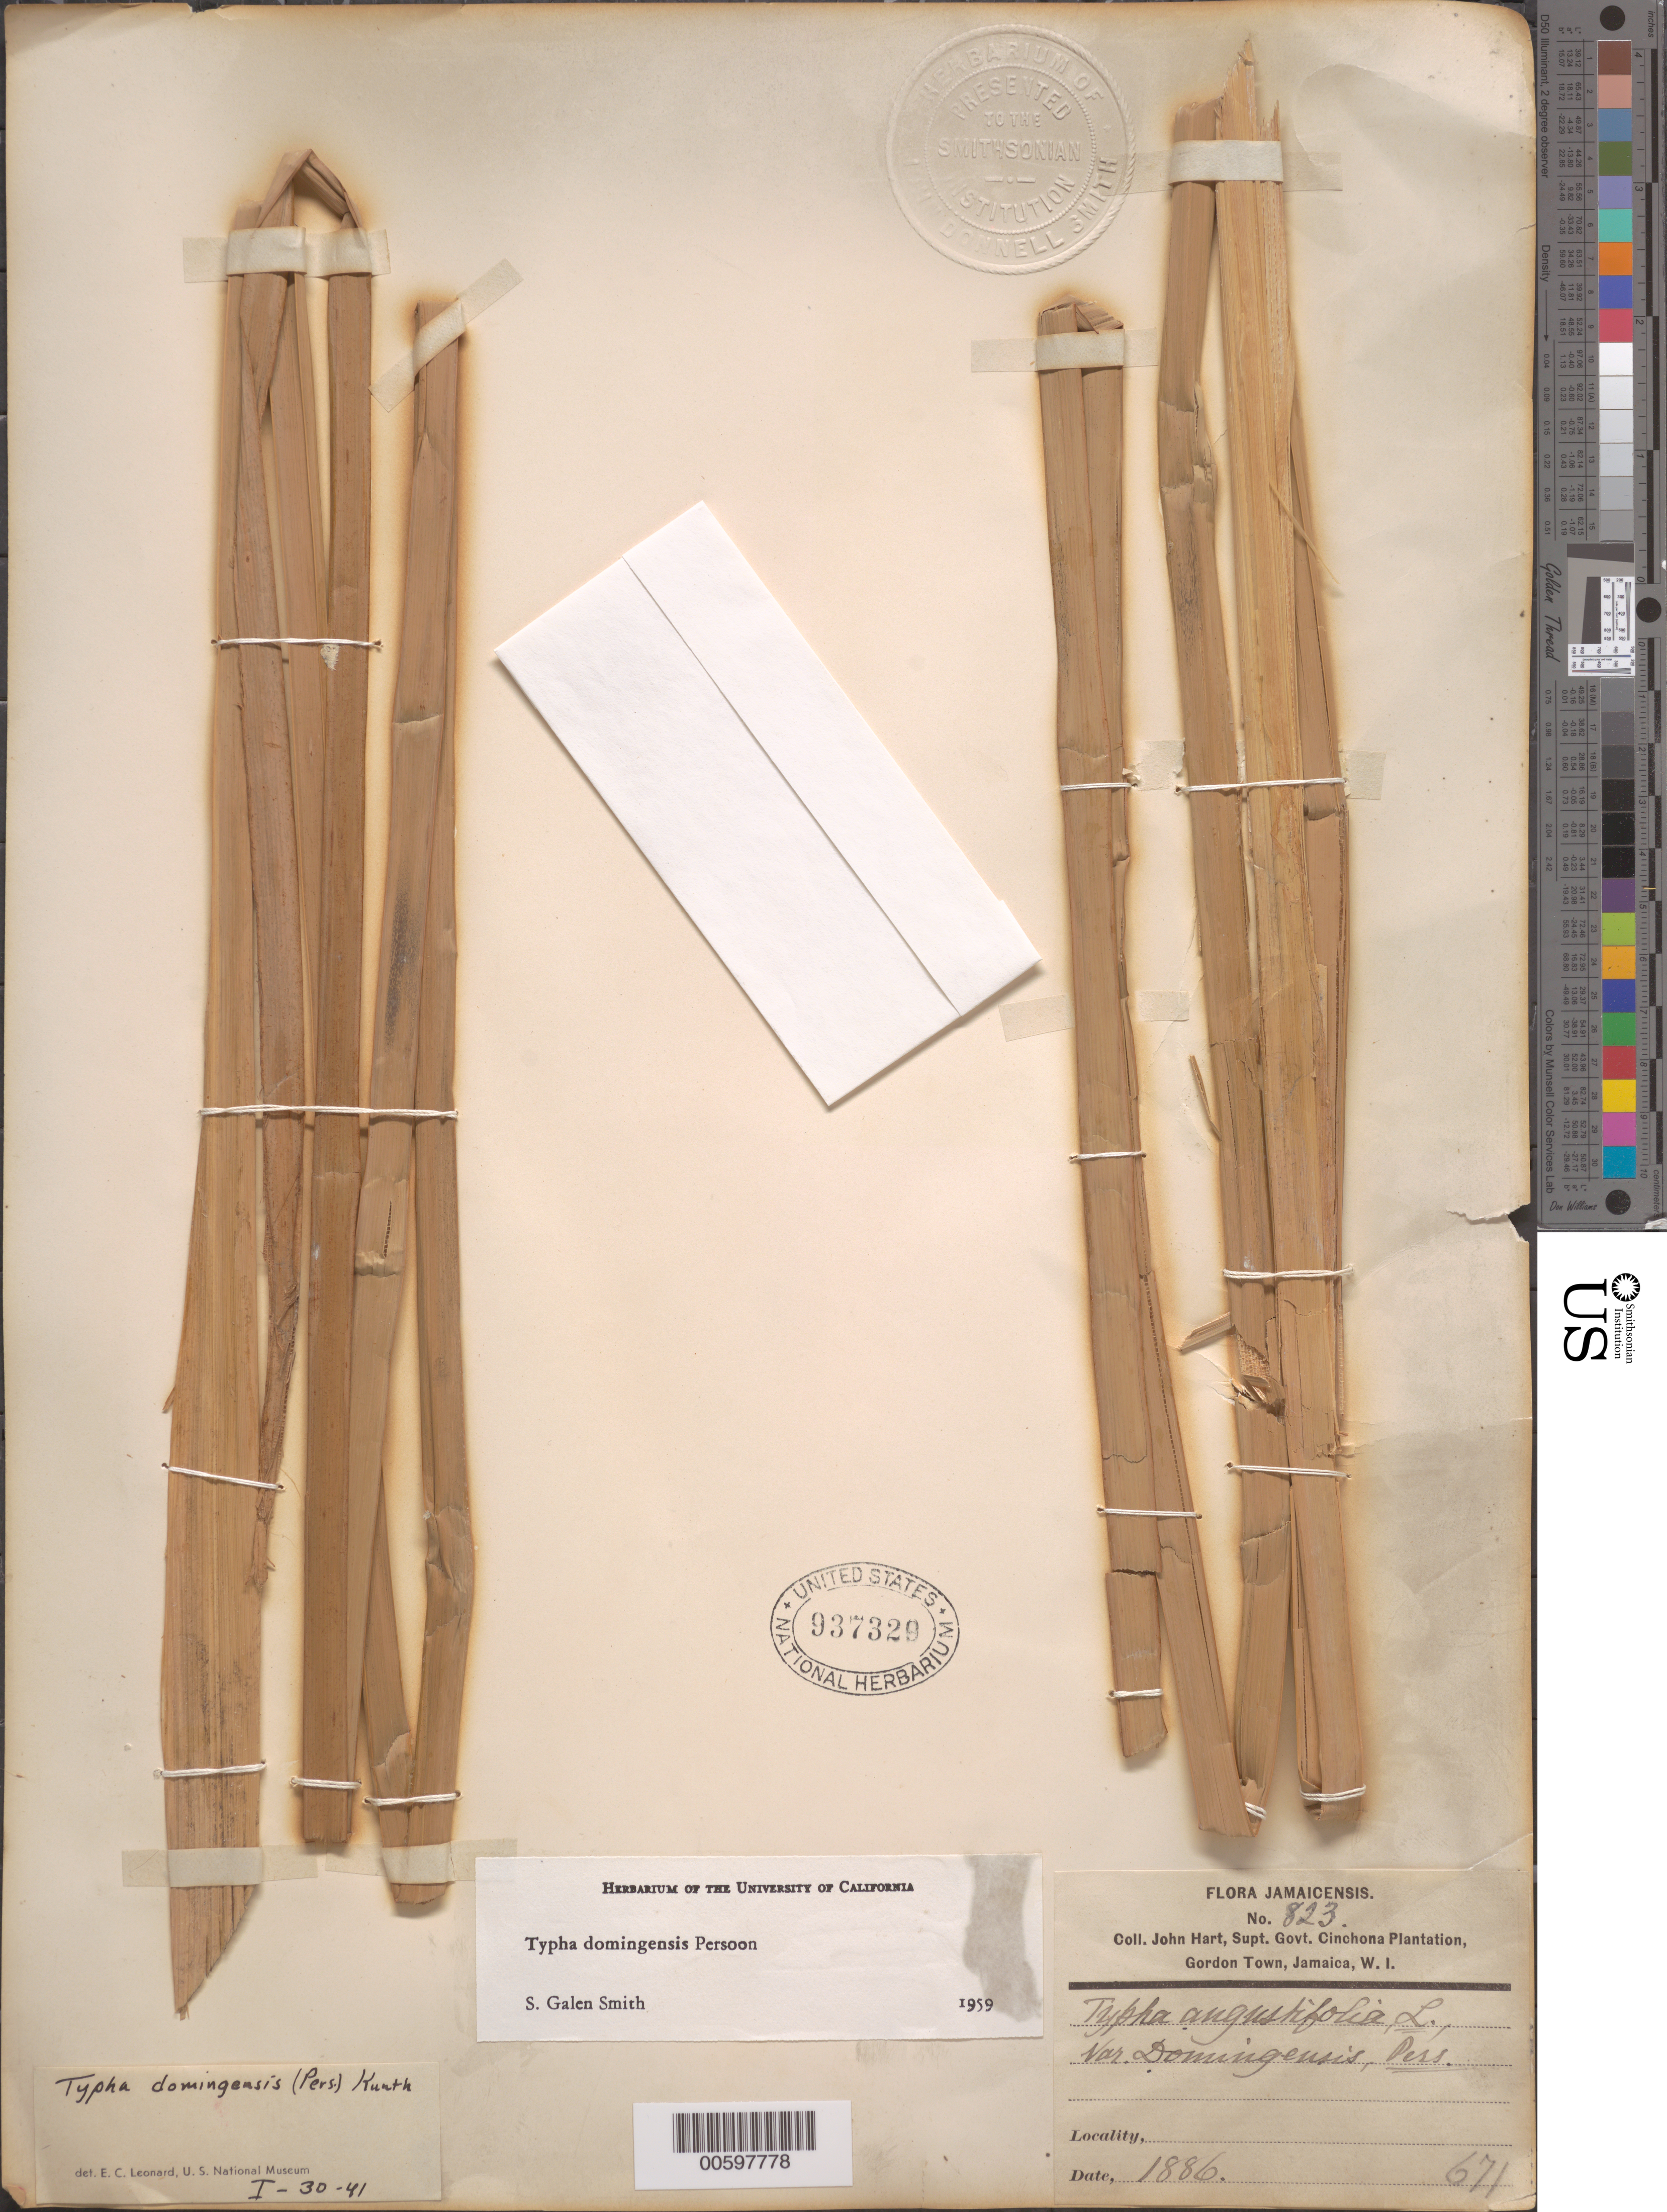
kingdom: Plantae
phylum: Tracheophyta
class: Liliopsida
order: Poales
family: Typhaceae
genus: Typha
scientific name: Typha domingensis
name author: Pers.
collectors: J. Hart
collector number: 823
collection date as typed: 1886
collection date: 1886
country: Jamaica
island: Greater Antilles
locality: Gordon Town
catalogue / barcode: US 937329